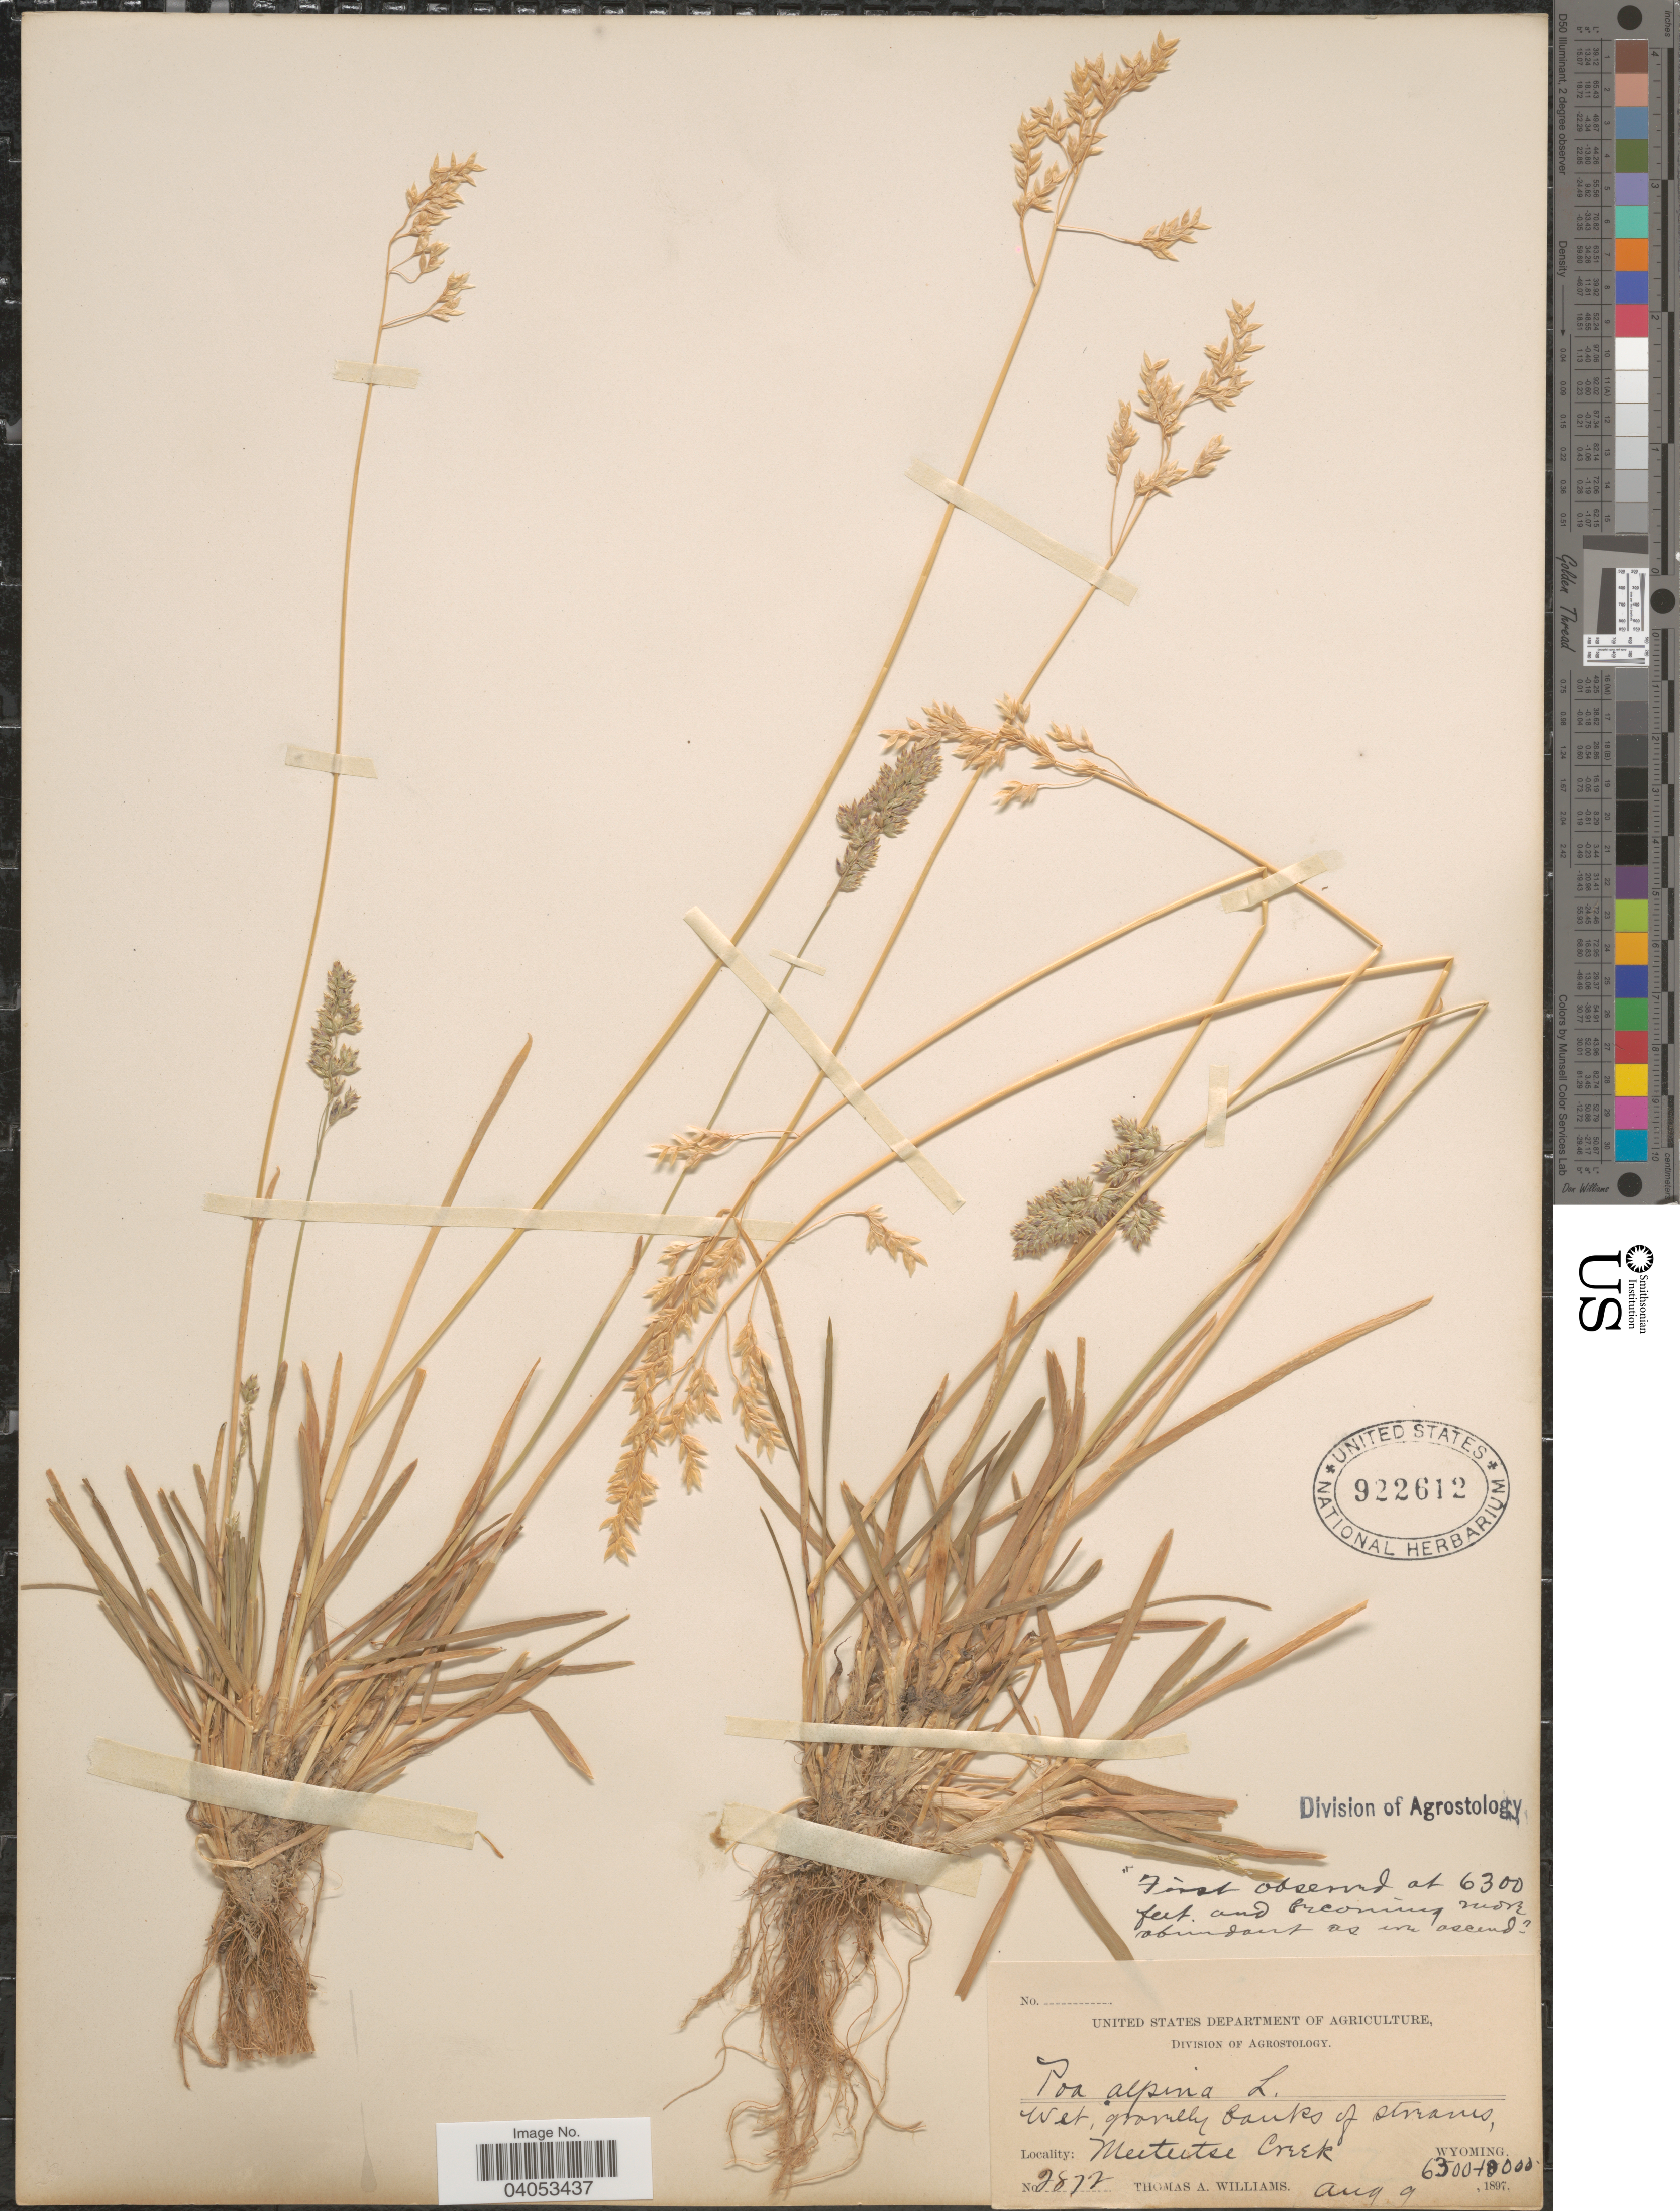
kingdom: Plantae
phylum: Tracheophyta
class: Liliopsida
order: Poales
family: Poaceae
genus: Poa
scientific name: Poa alpina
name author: L.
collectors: T. A. Williams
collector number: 2872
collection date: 1897-08-09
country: United States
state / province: Wyoming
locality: Meeteetse Creek.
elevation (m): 1920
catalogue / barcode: US 922612